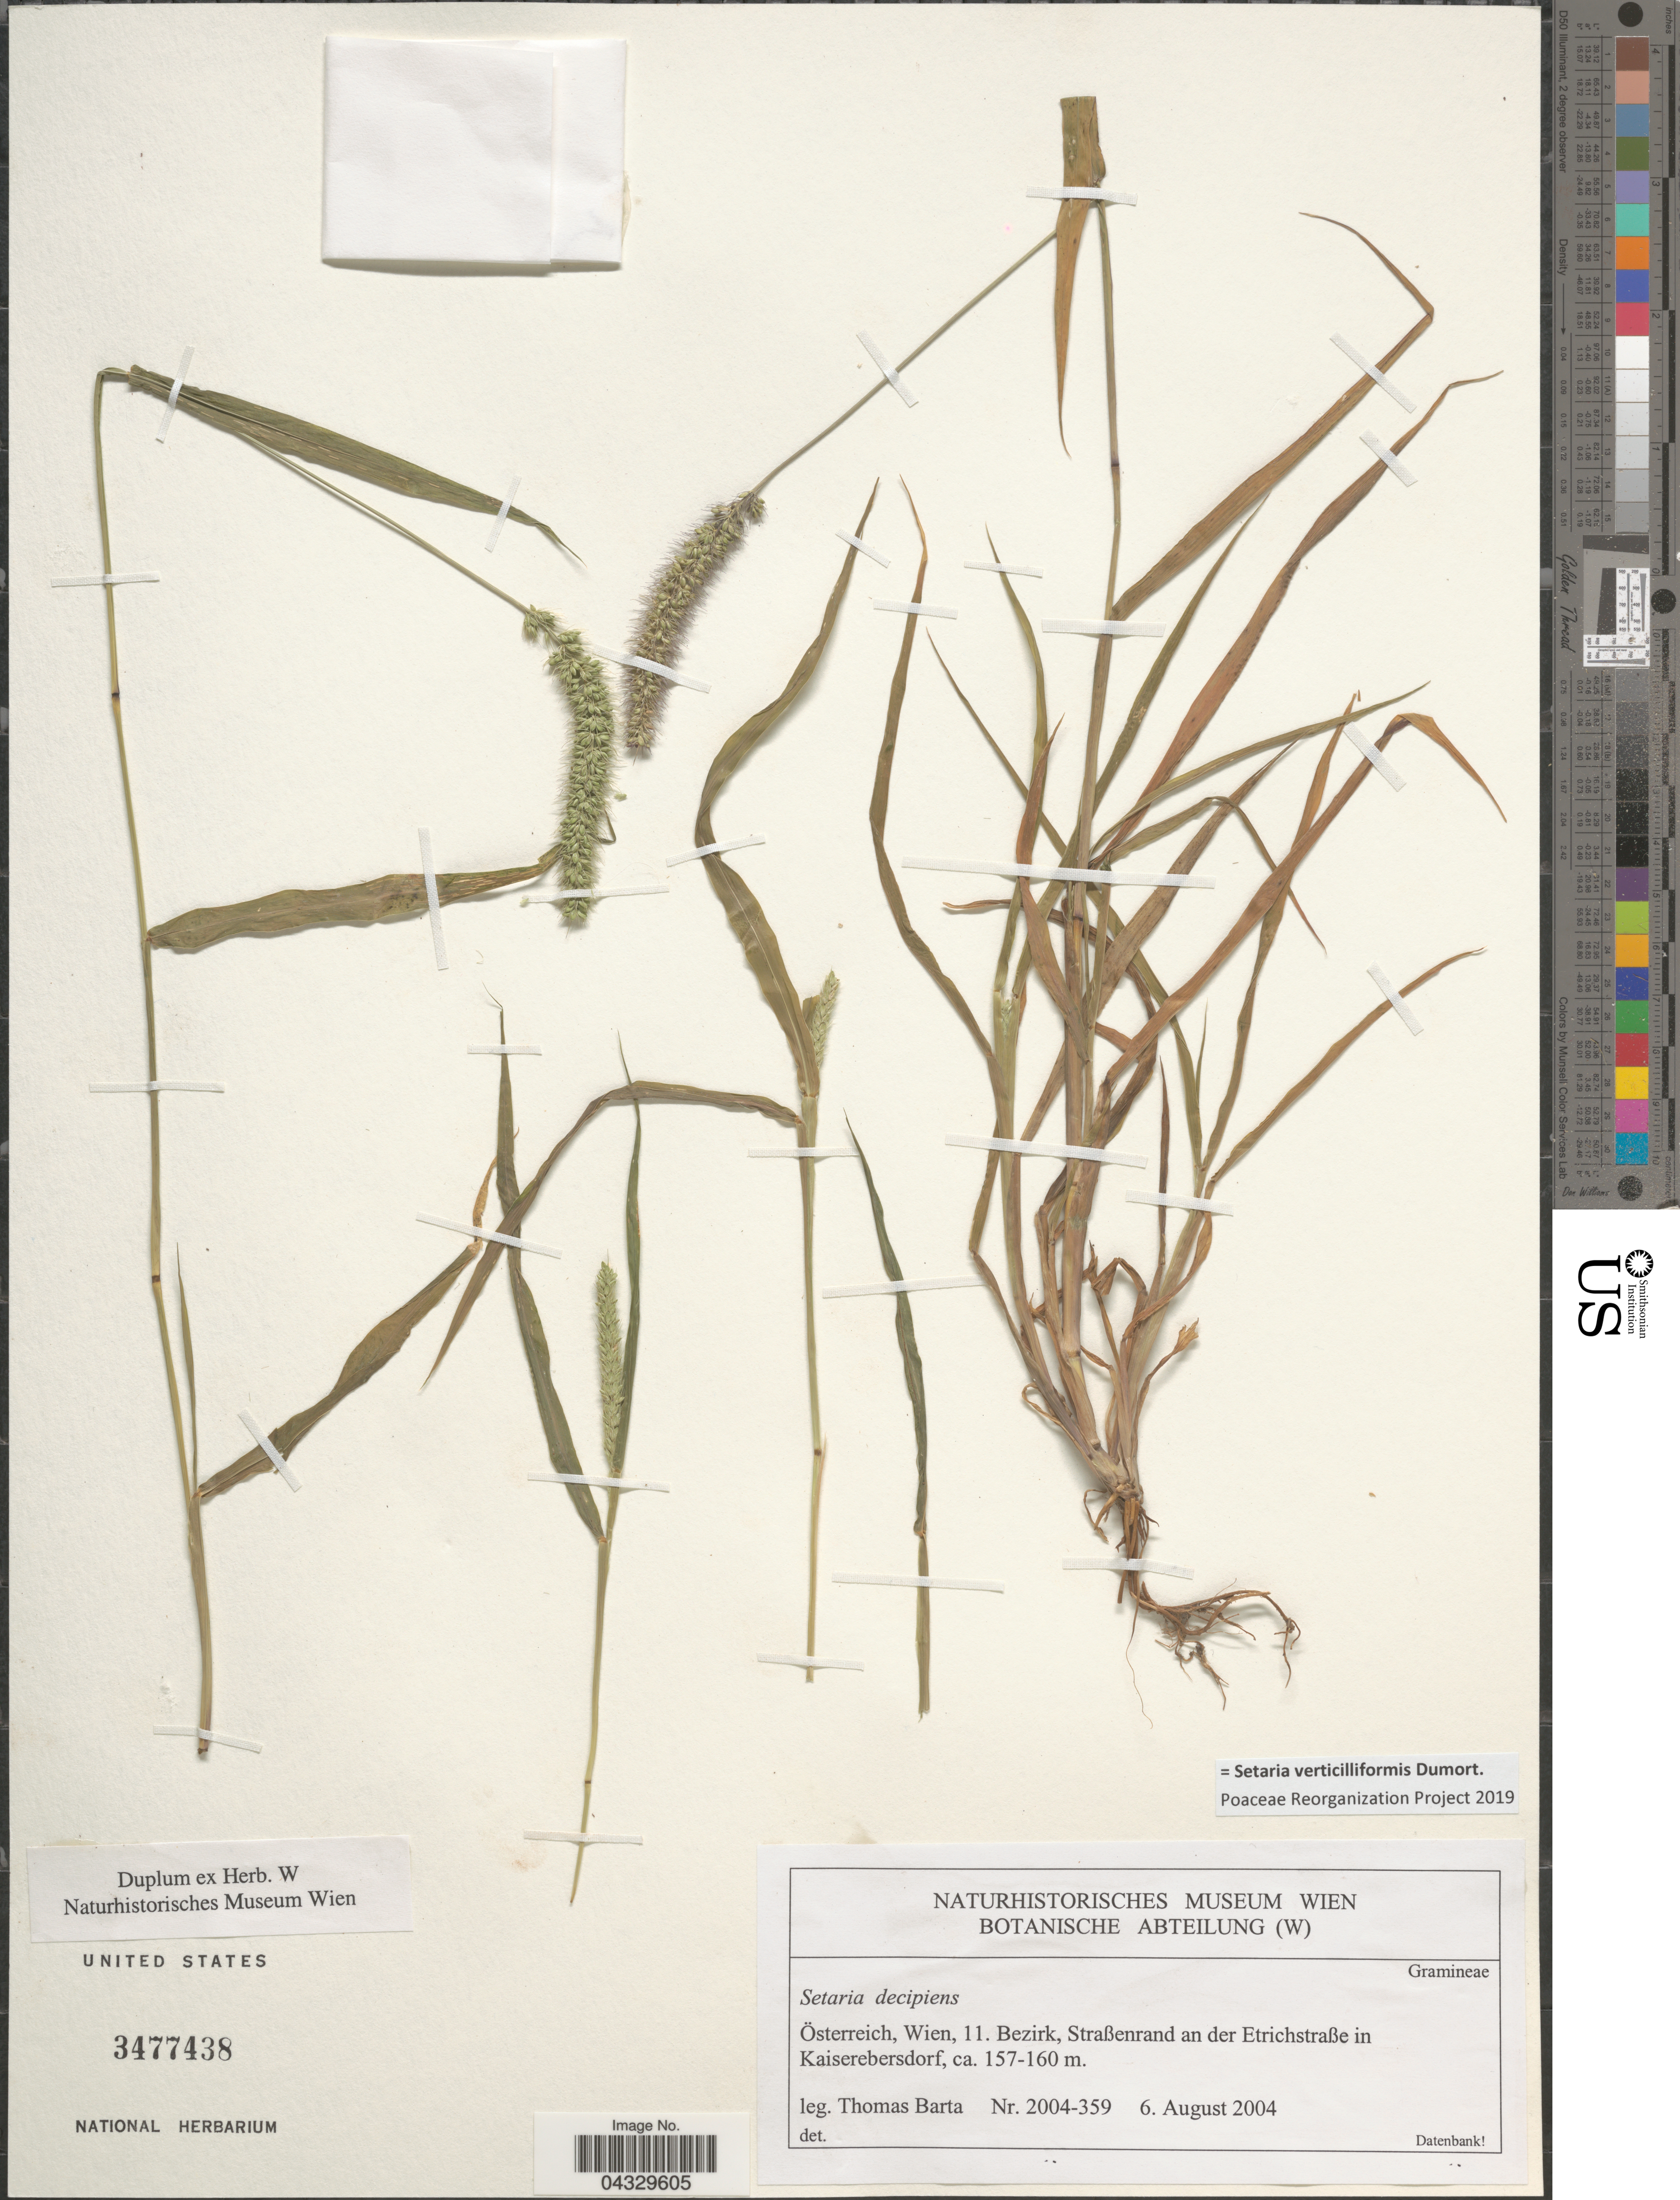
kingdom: Plantae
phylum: Tracheophyta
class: Liliopsida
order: Poales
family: Poaceae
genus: Setaria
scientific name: Setaria verticilliformis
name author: Dumort.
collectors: T. Barta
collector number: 2004-359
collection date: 2004-08-06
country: Austria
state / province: Wien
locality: Österreich, Wien, 11. Bezirk, Straßenrand an der Etrichstraße in Kaiserebersdorf.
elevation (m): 157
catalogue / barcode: US 3477438